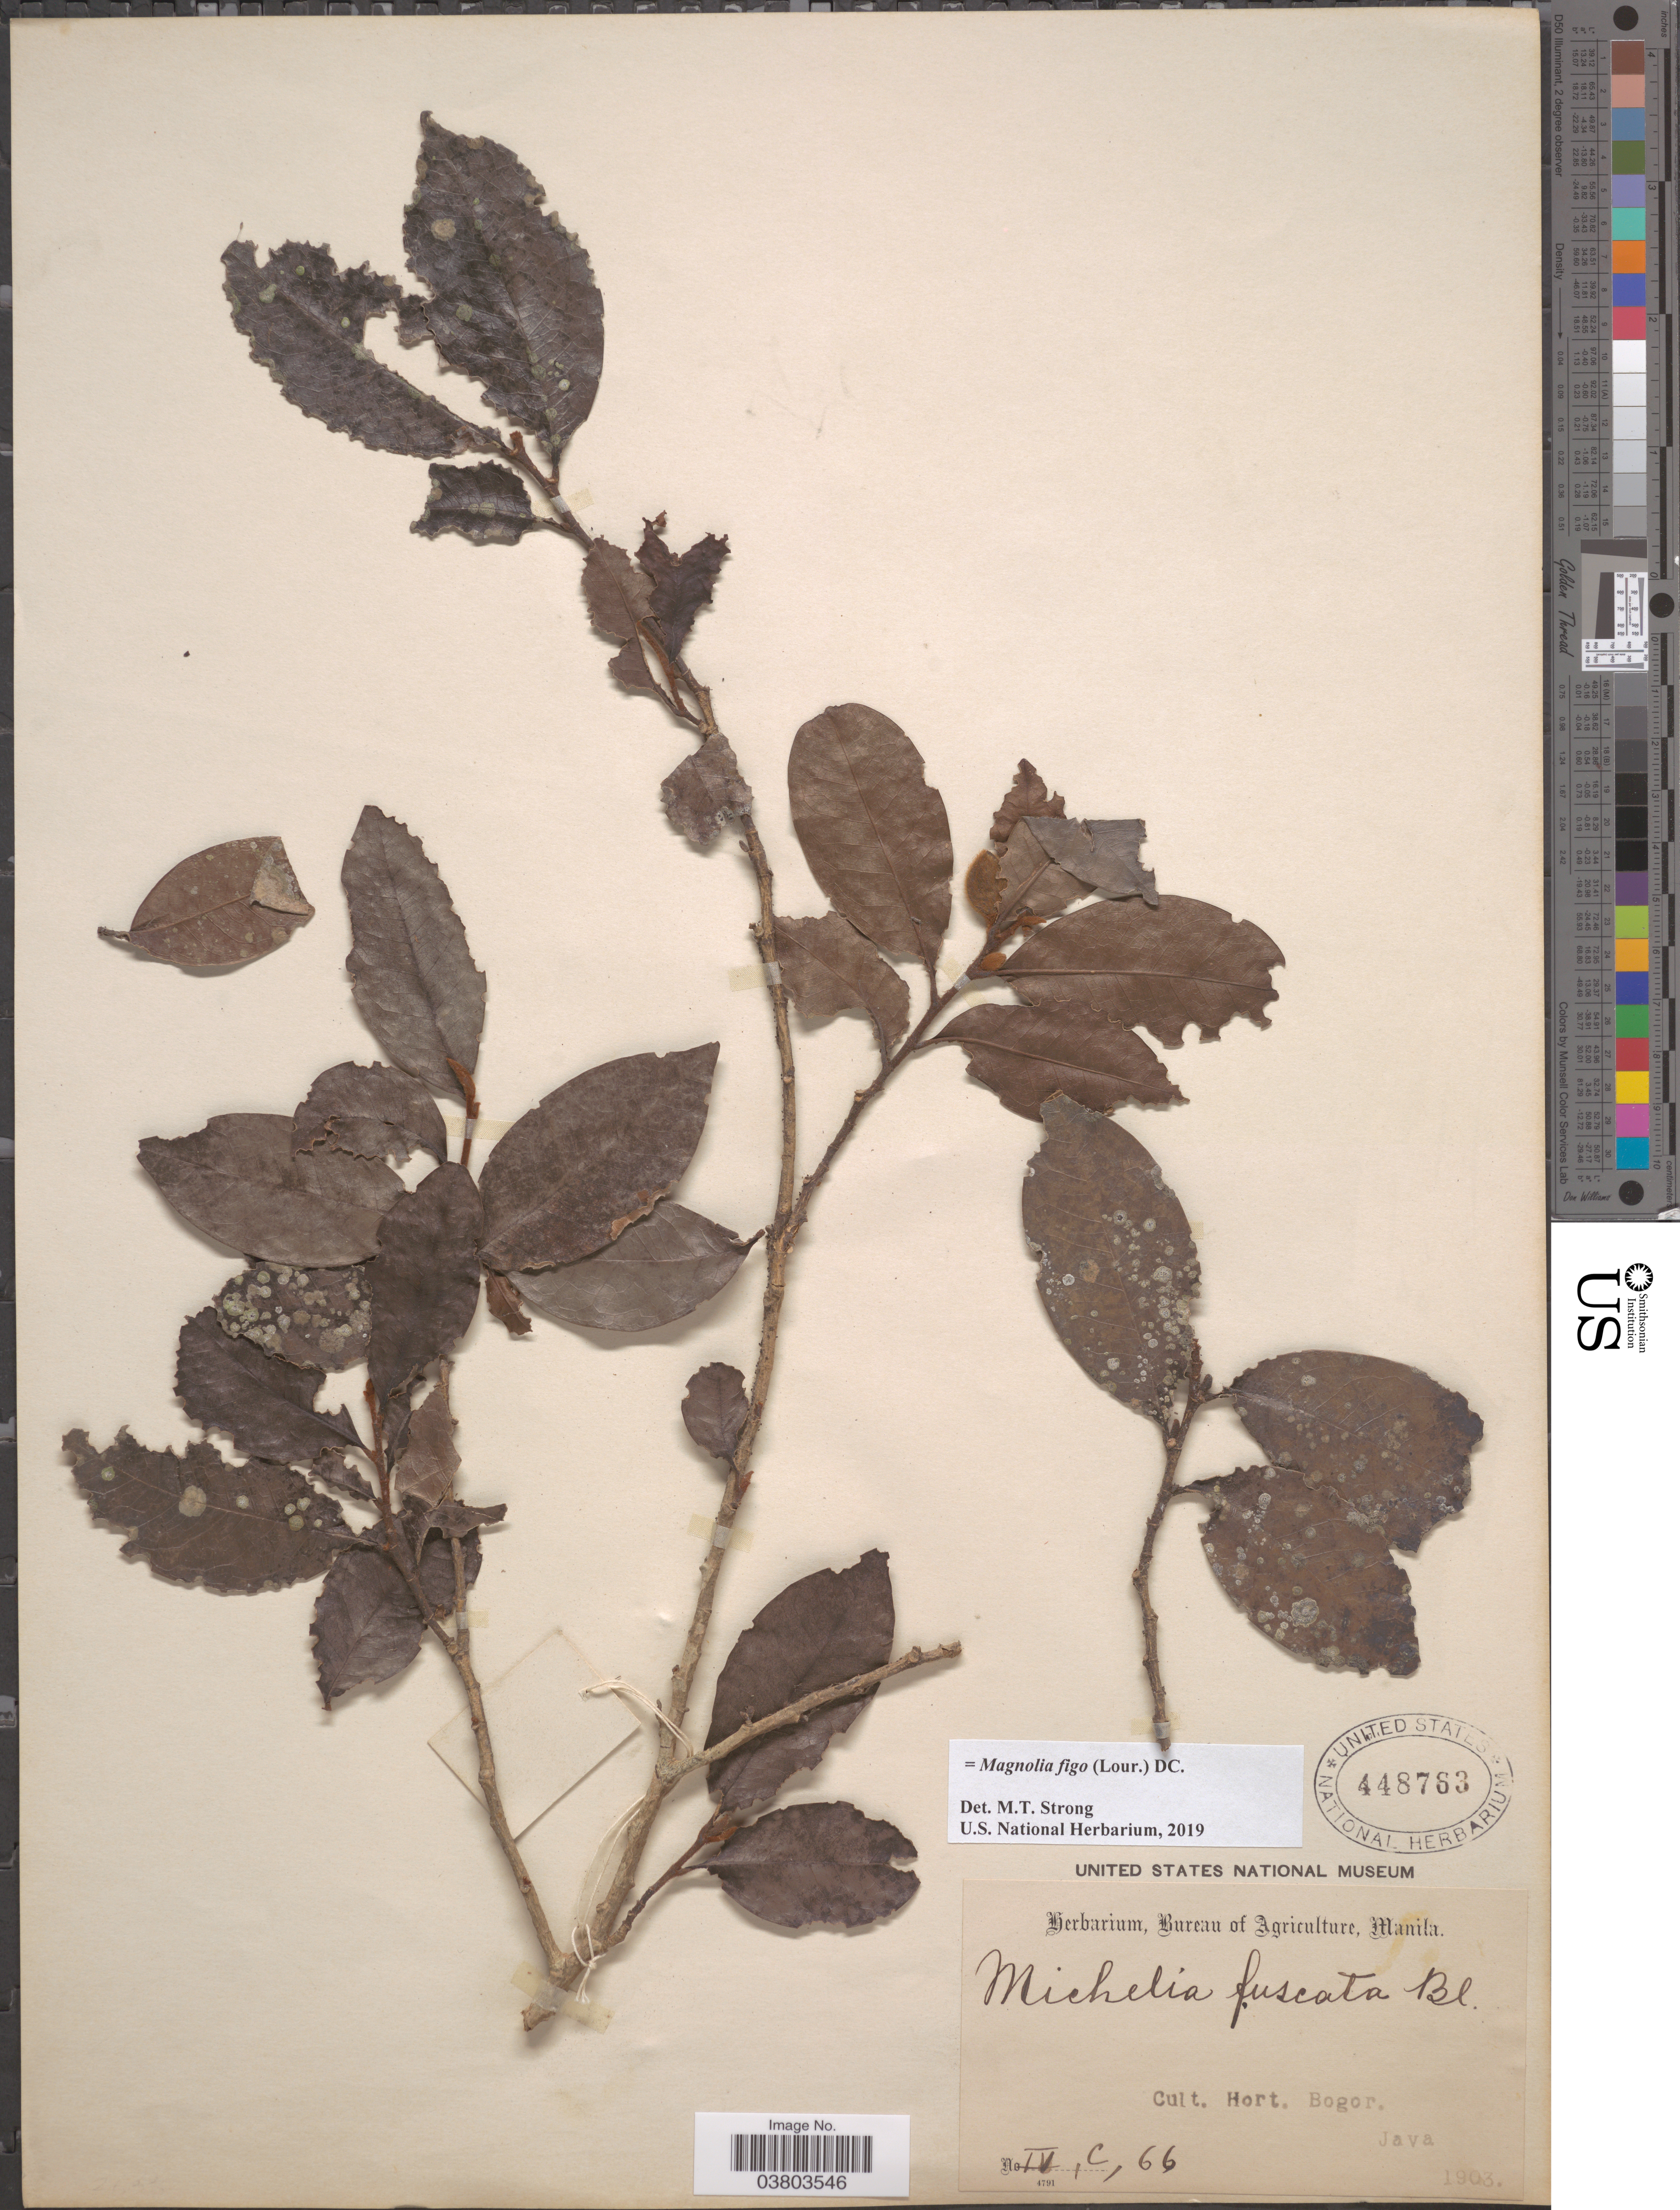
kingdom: Plantae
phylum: Tracheophyta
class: Magnoliopsida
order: Magnoliales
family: Magnoliaceae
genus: Magnolia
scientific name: Magnolia figo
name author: (Lour.) DC.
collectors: Ex herb. Bureau of Agriculture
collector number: IV,C,66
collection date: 1903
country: Indonesia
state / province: Java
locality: Cult. Hort. Bogor.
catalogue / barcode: US 448763